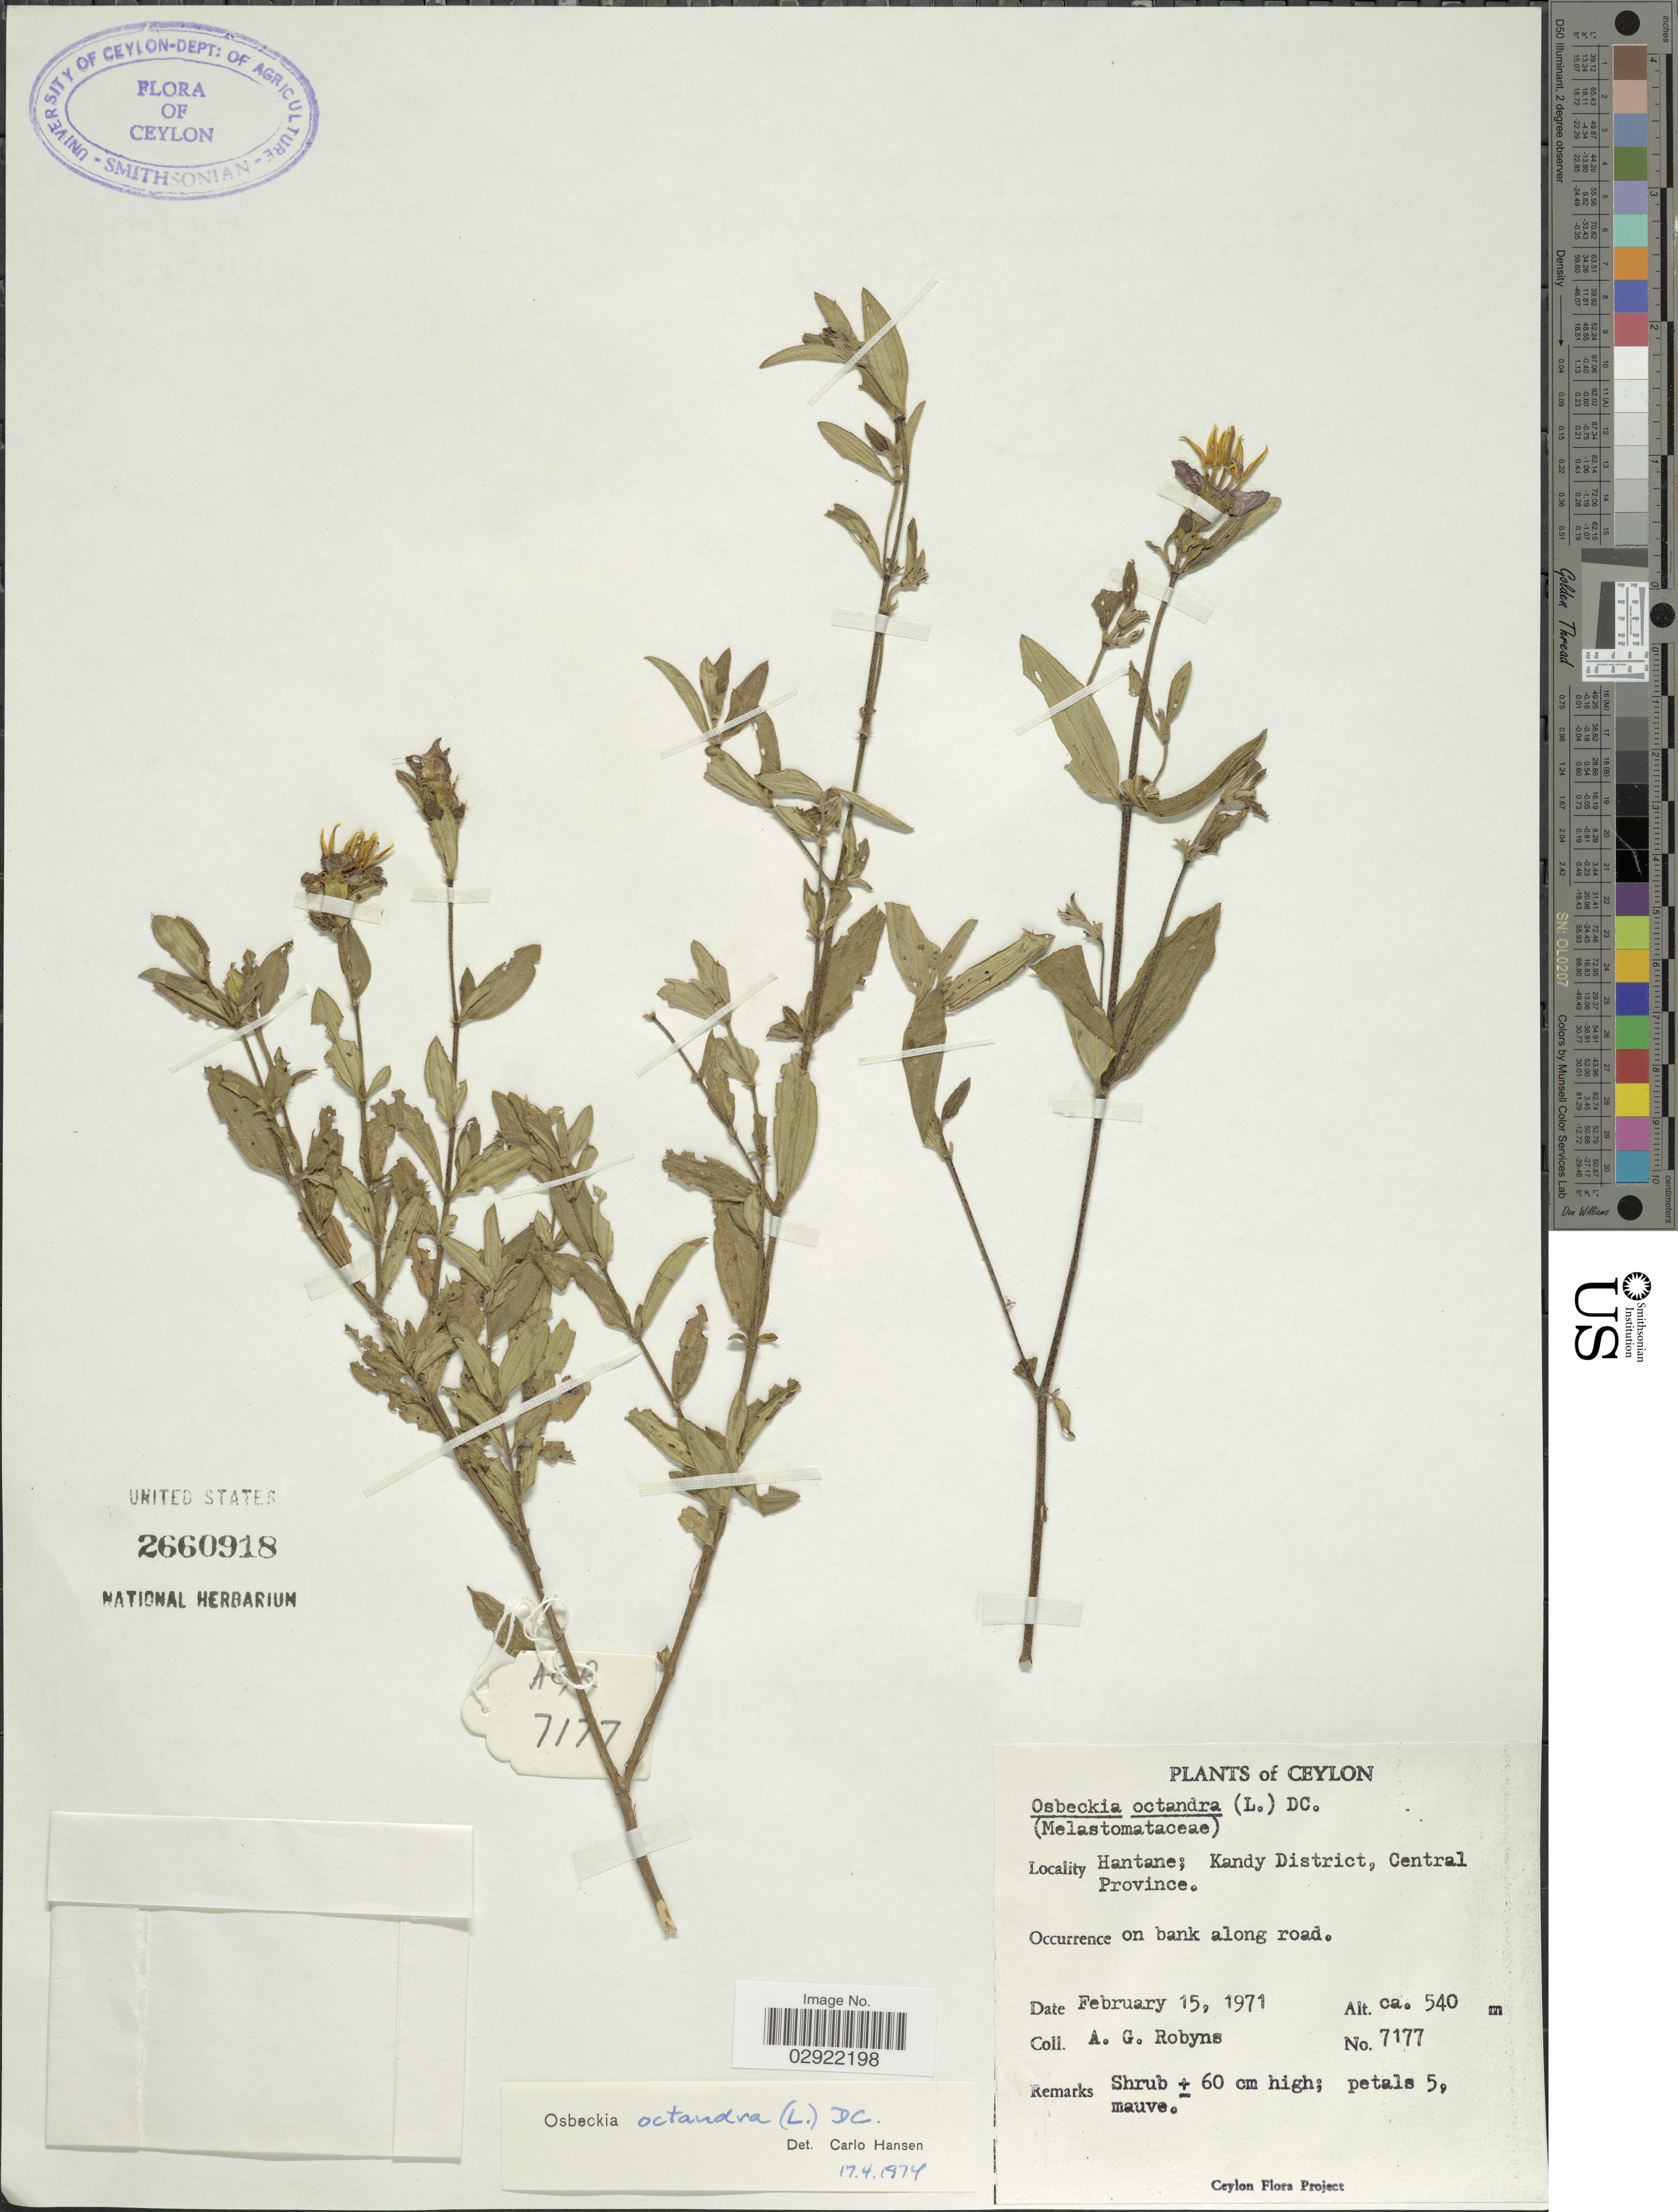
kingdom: Plantae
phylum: Tracheophyta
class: Magnoliopsida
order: Myrtales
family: Melastomataceae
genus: Osbeckia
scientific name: Osbeckia octandra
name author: DC.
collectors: A. Robyns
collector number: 7177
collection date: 1971-02-15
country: Sri Lanka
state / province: Central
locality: Ceylon. Hantane; Kandy District.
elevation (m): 540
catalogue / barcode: US 2660918